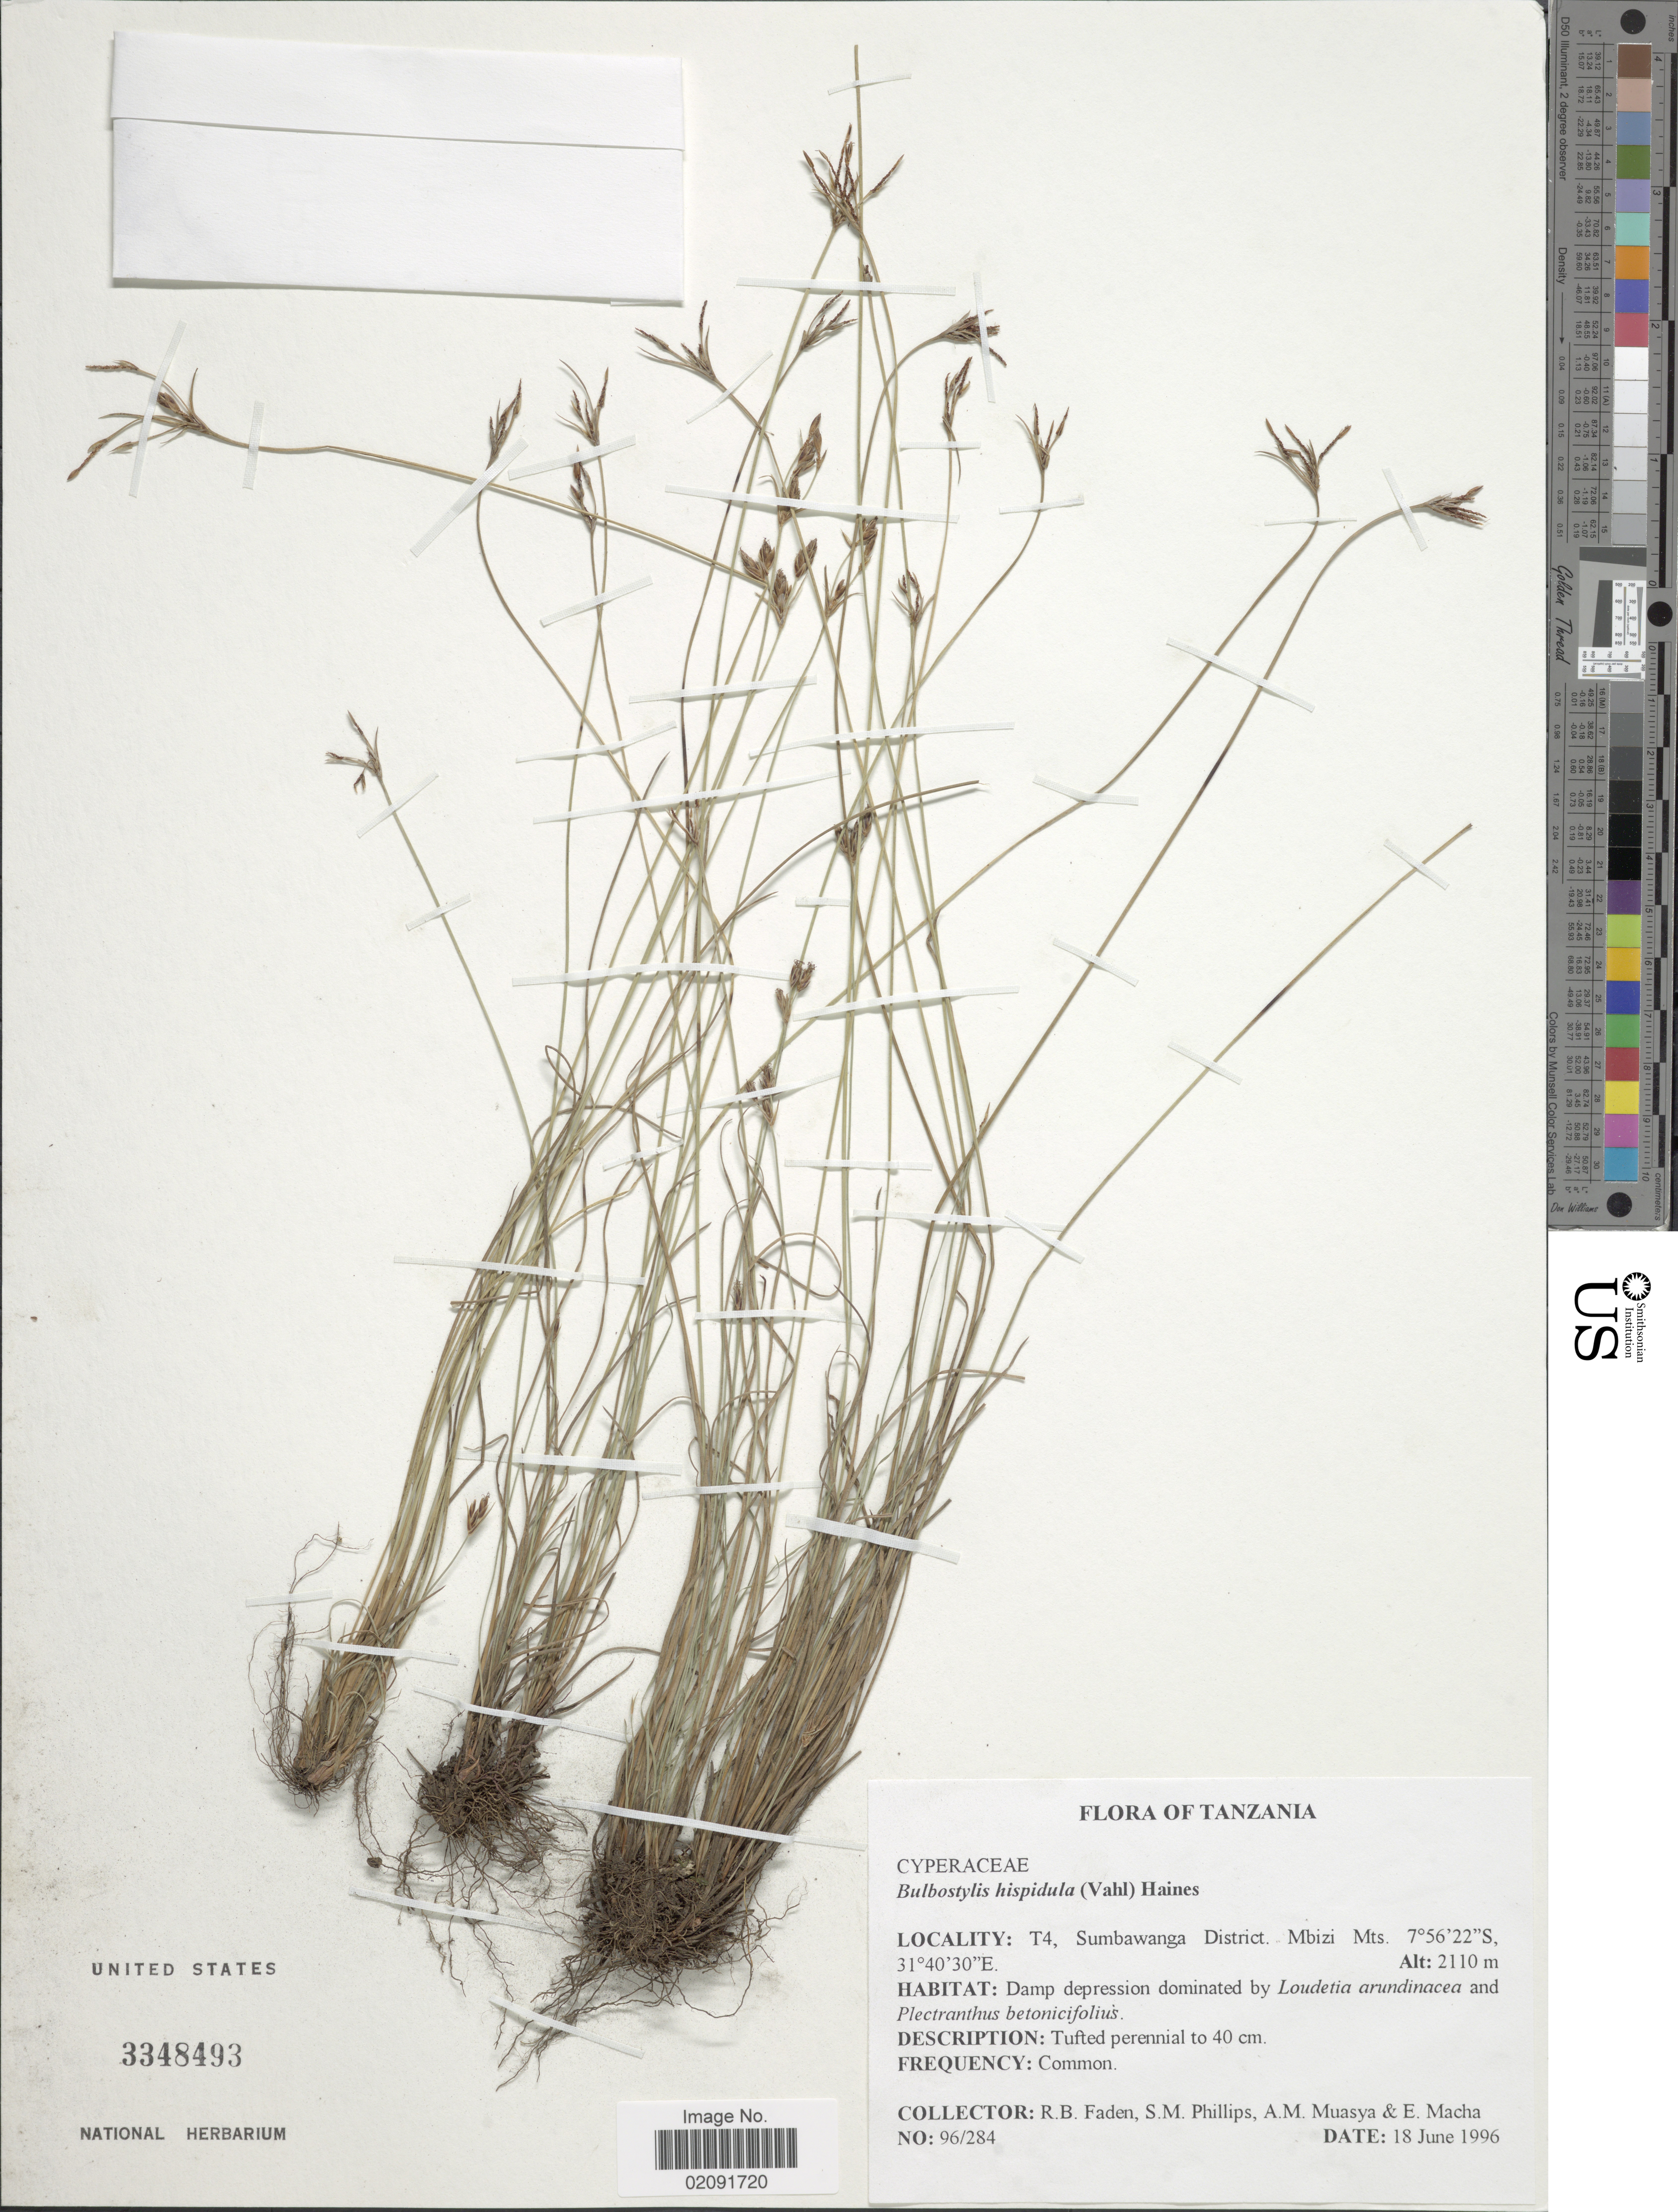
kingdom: Plantae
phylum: Tracheophyta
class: Liliopsida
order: Poales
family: Cyperaceae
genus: Bulbostylis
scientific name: Bulbostylis hispidula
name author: (Vahl) R.W. Haines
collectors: R. B. Faden, S. M. Phillips, A. Muasya & E. Macha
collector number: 96/284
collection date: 1996-06-18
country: Tanzania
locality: T4, Sumbawanga District. Mbizi Mts.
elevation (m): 2110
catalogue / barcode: US 3348493